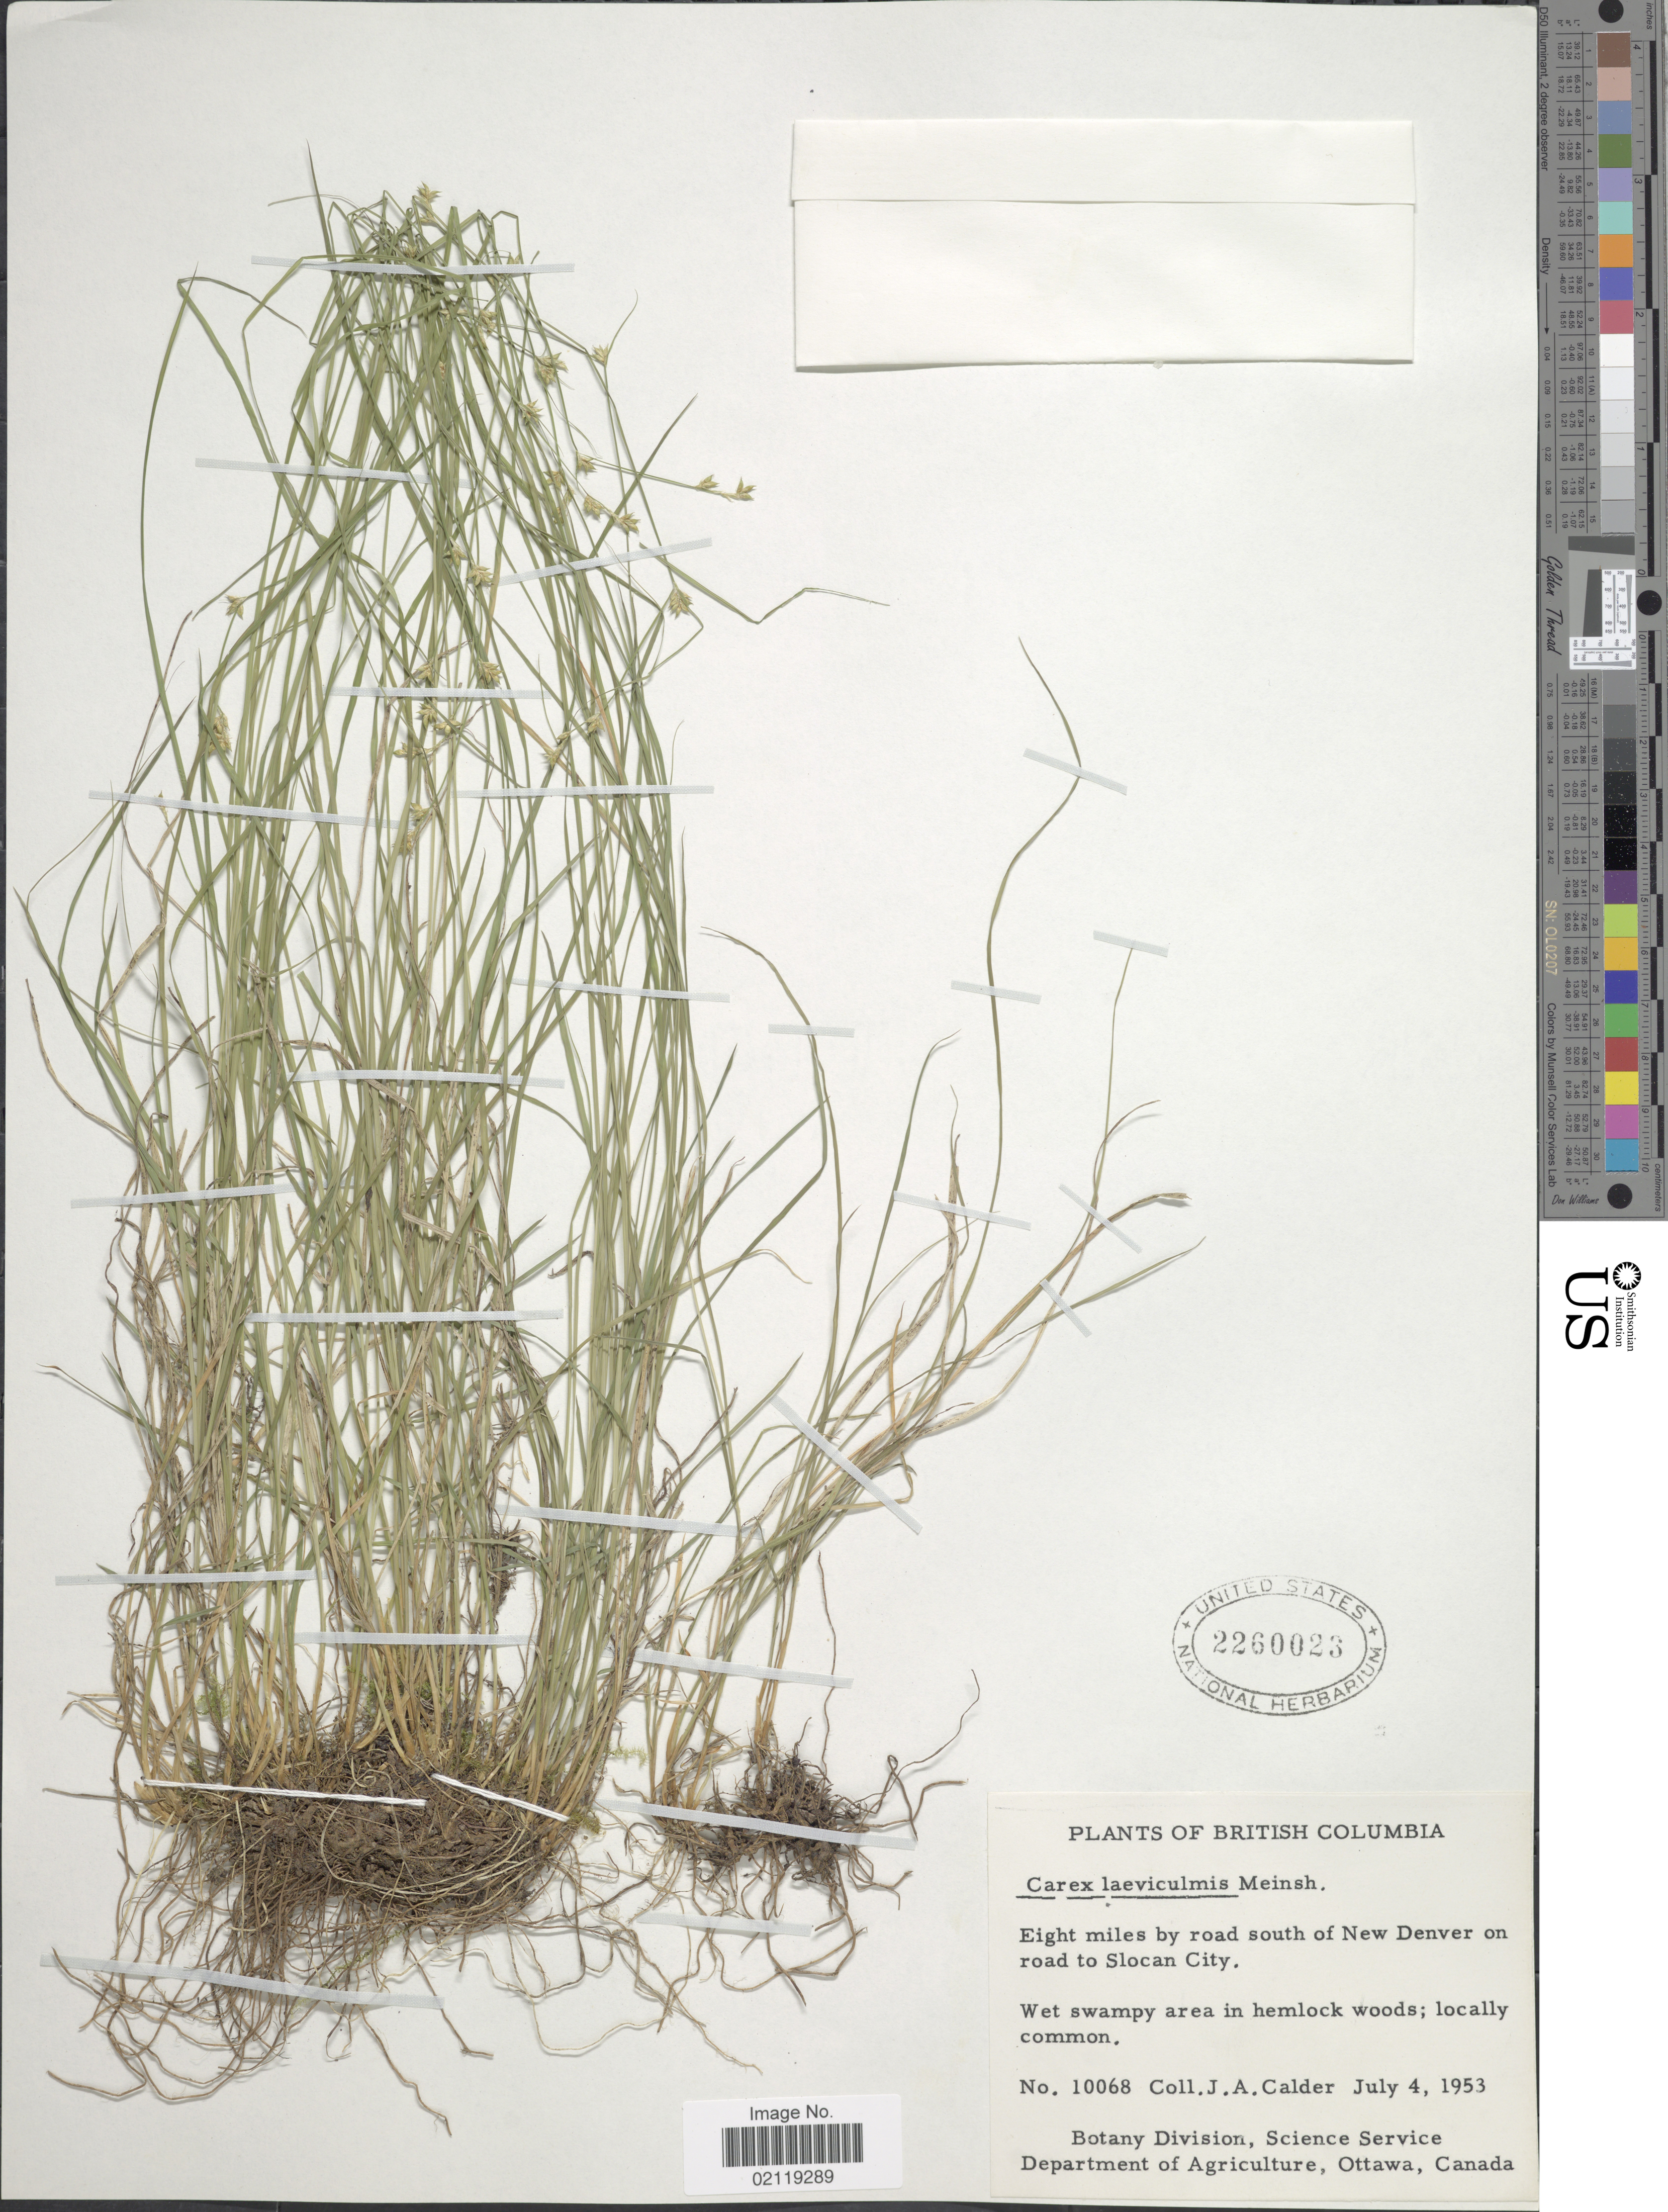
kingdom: Plantae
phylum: Tracheophyta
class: Liliopsida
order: Poales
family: Cyperaceae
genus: Carex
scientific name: Carex laeviculmis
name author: Meinsh.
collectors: J. A. Calder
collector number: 10068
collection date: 1953-07-04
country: Canada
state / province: British Columbia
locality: Eight miles by road south of New Denver on road to Slocan City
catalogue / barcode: US 2260023